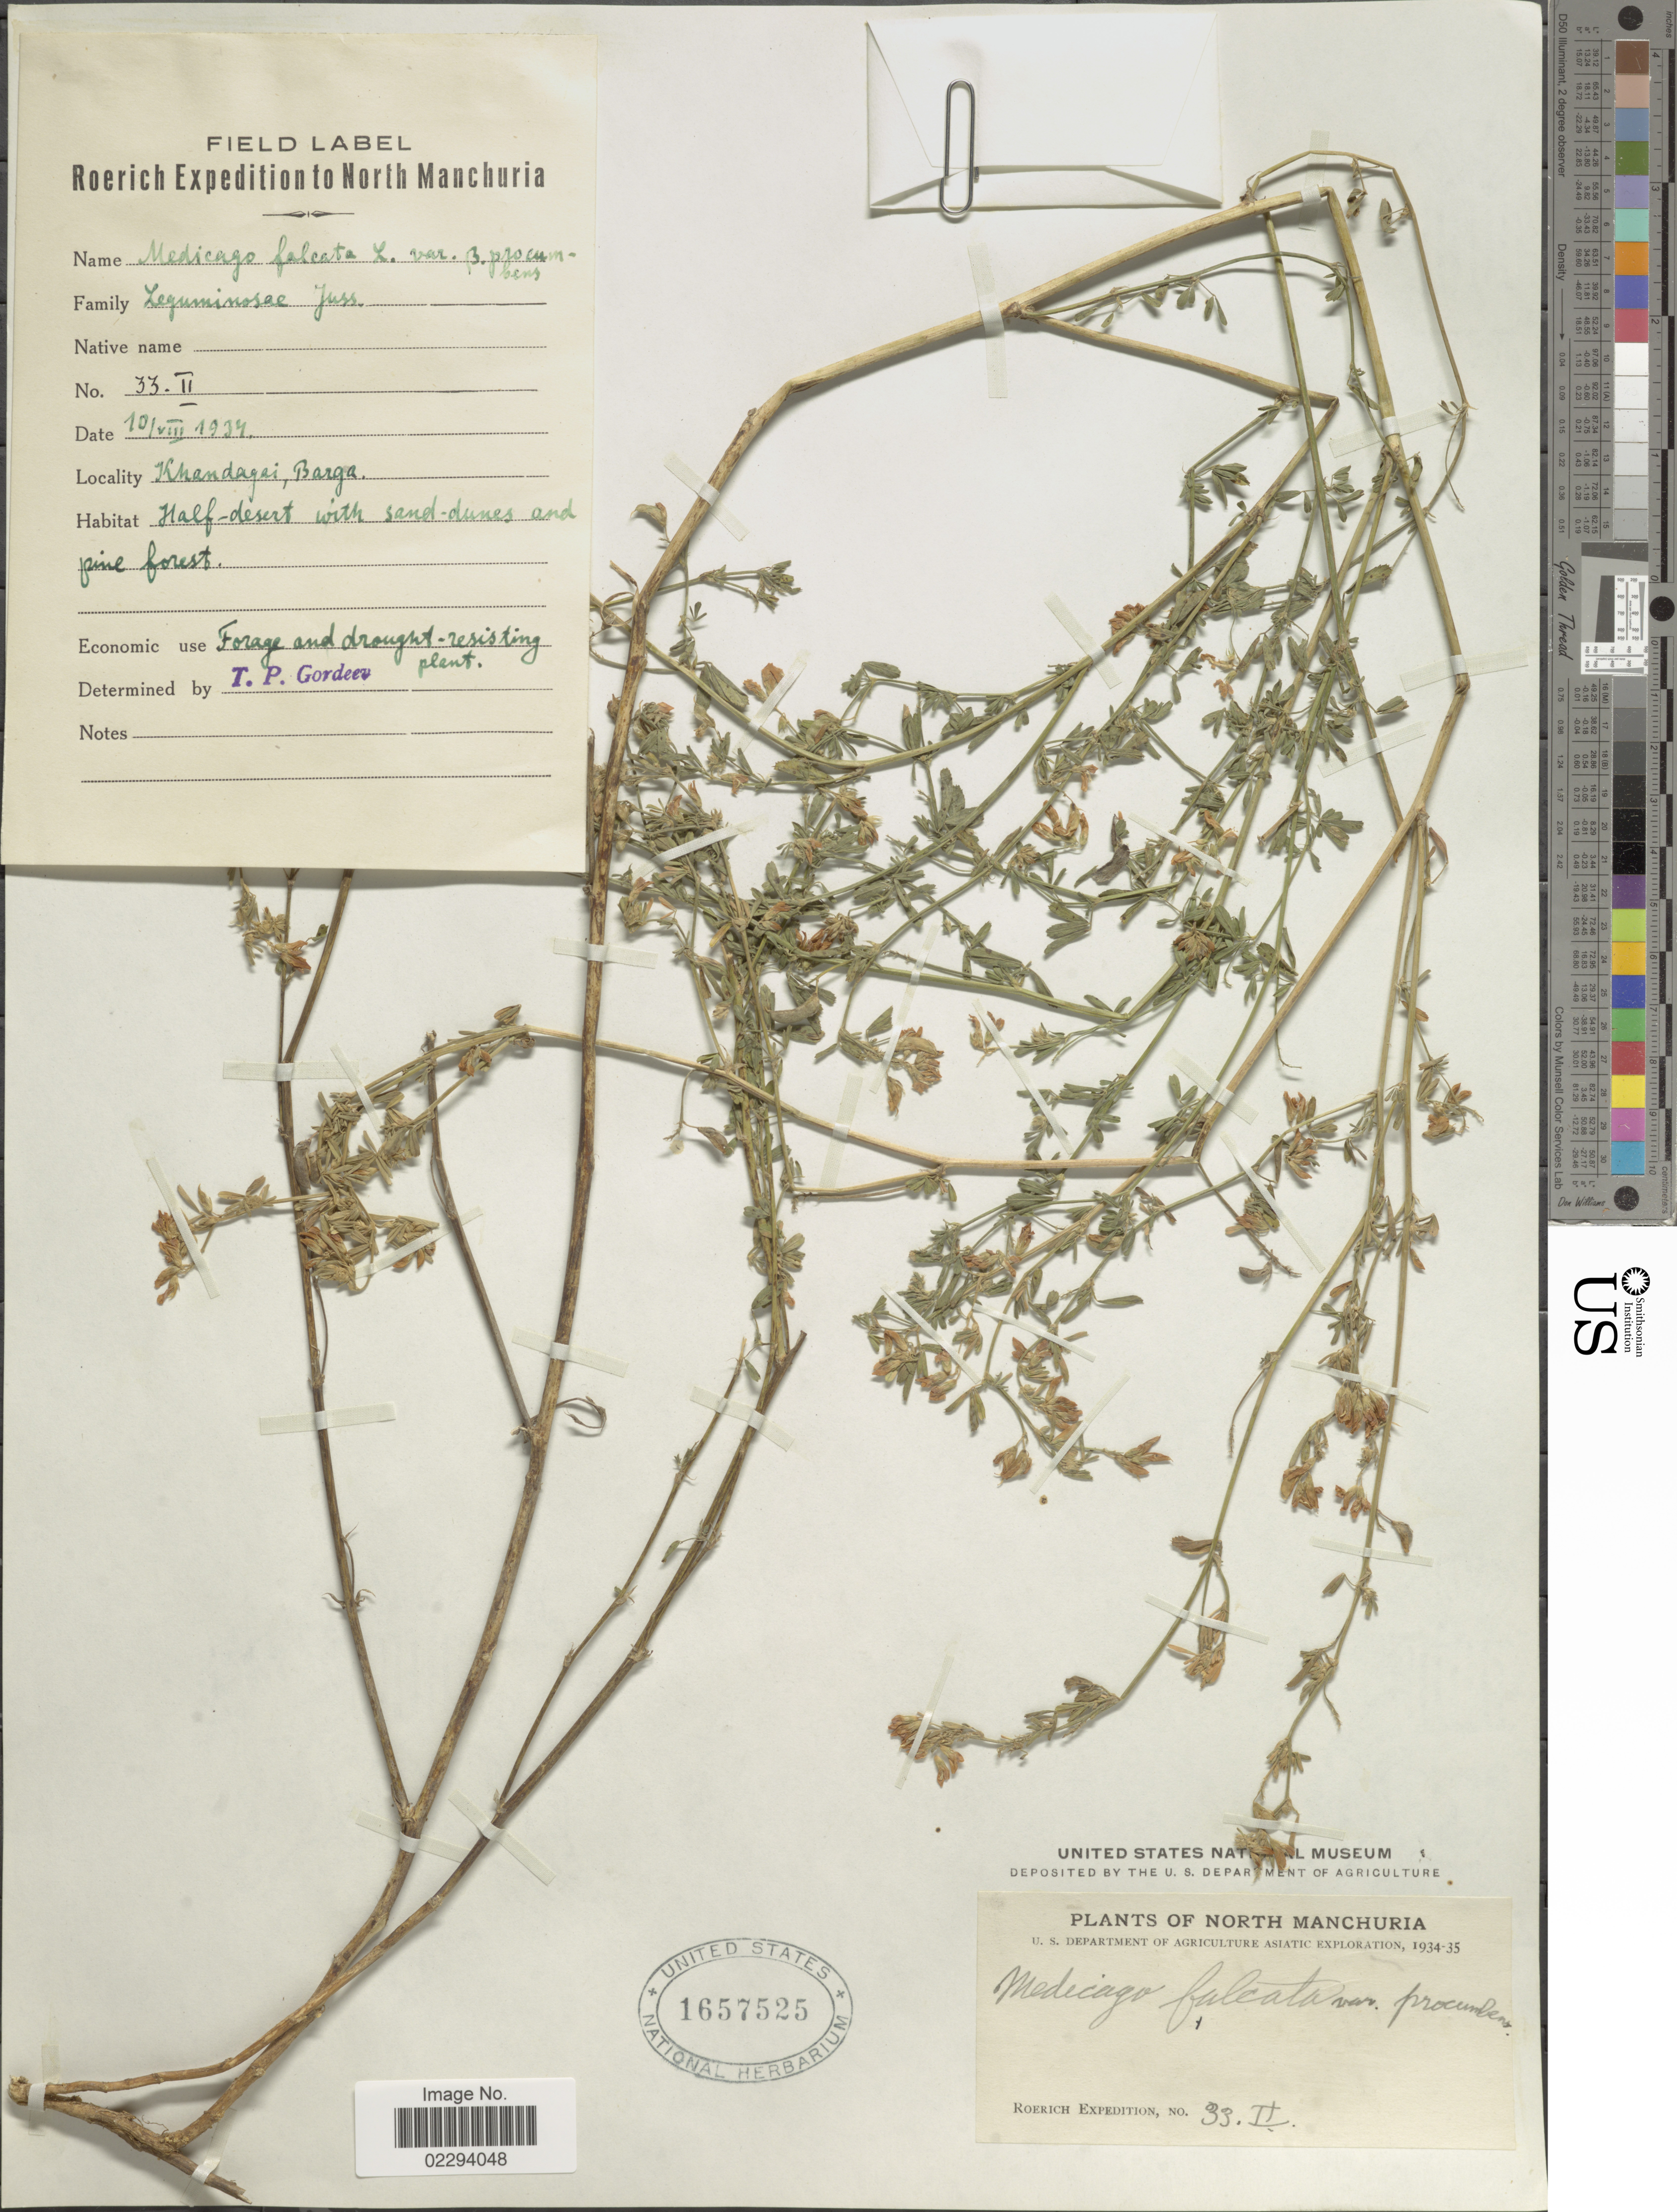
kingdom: Plantae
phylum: Tracheophyta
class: Magnoliopsida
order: Fabales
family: Fabaceae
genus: Medicago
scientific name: Medicago falcata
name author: L.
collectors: Roerich Expedition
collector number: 33 II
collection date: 1934-08-10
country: China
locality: Northern Manchuria. Khandagai, Barga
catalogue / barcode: US 1657525